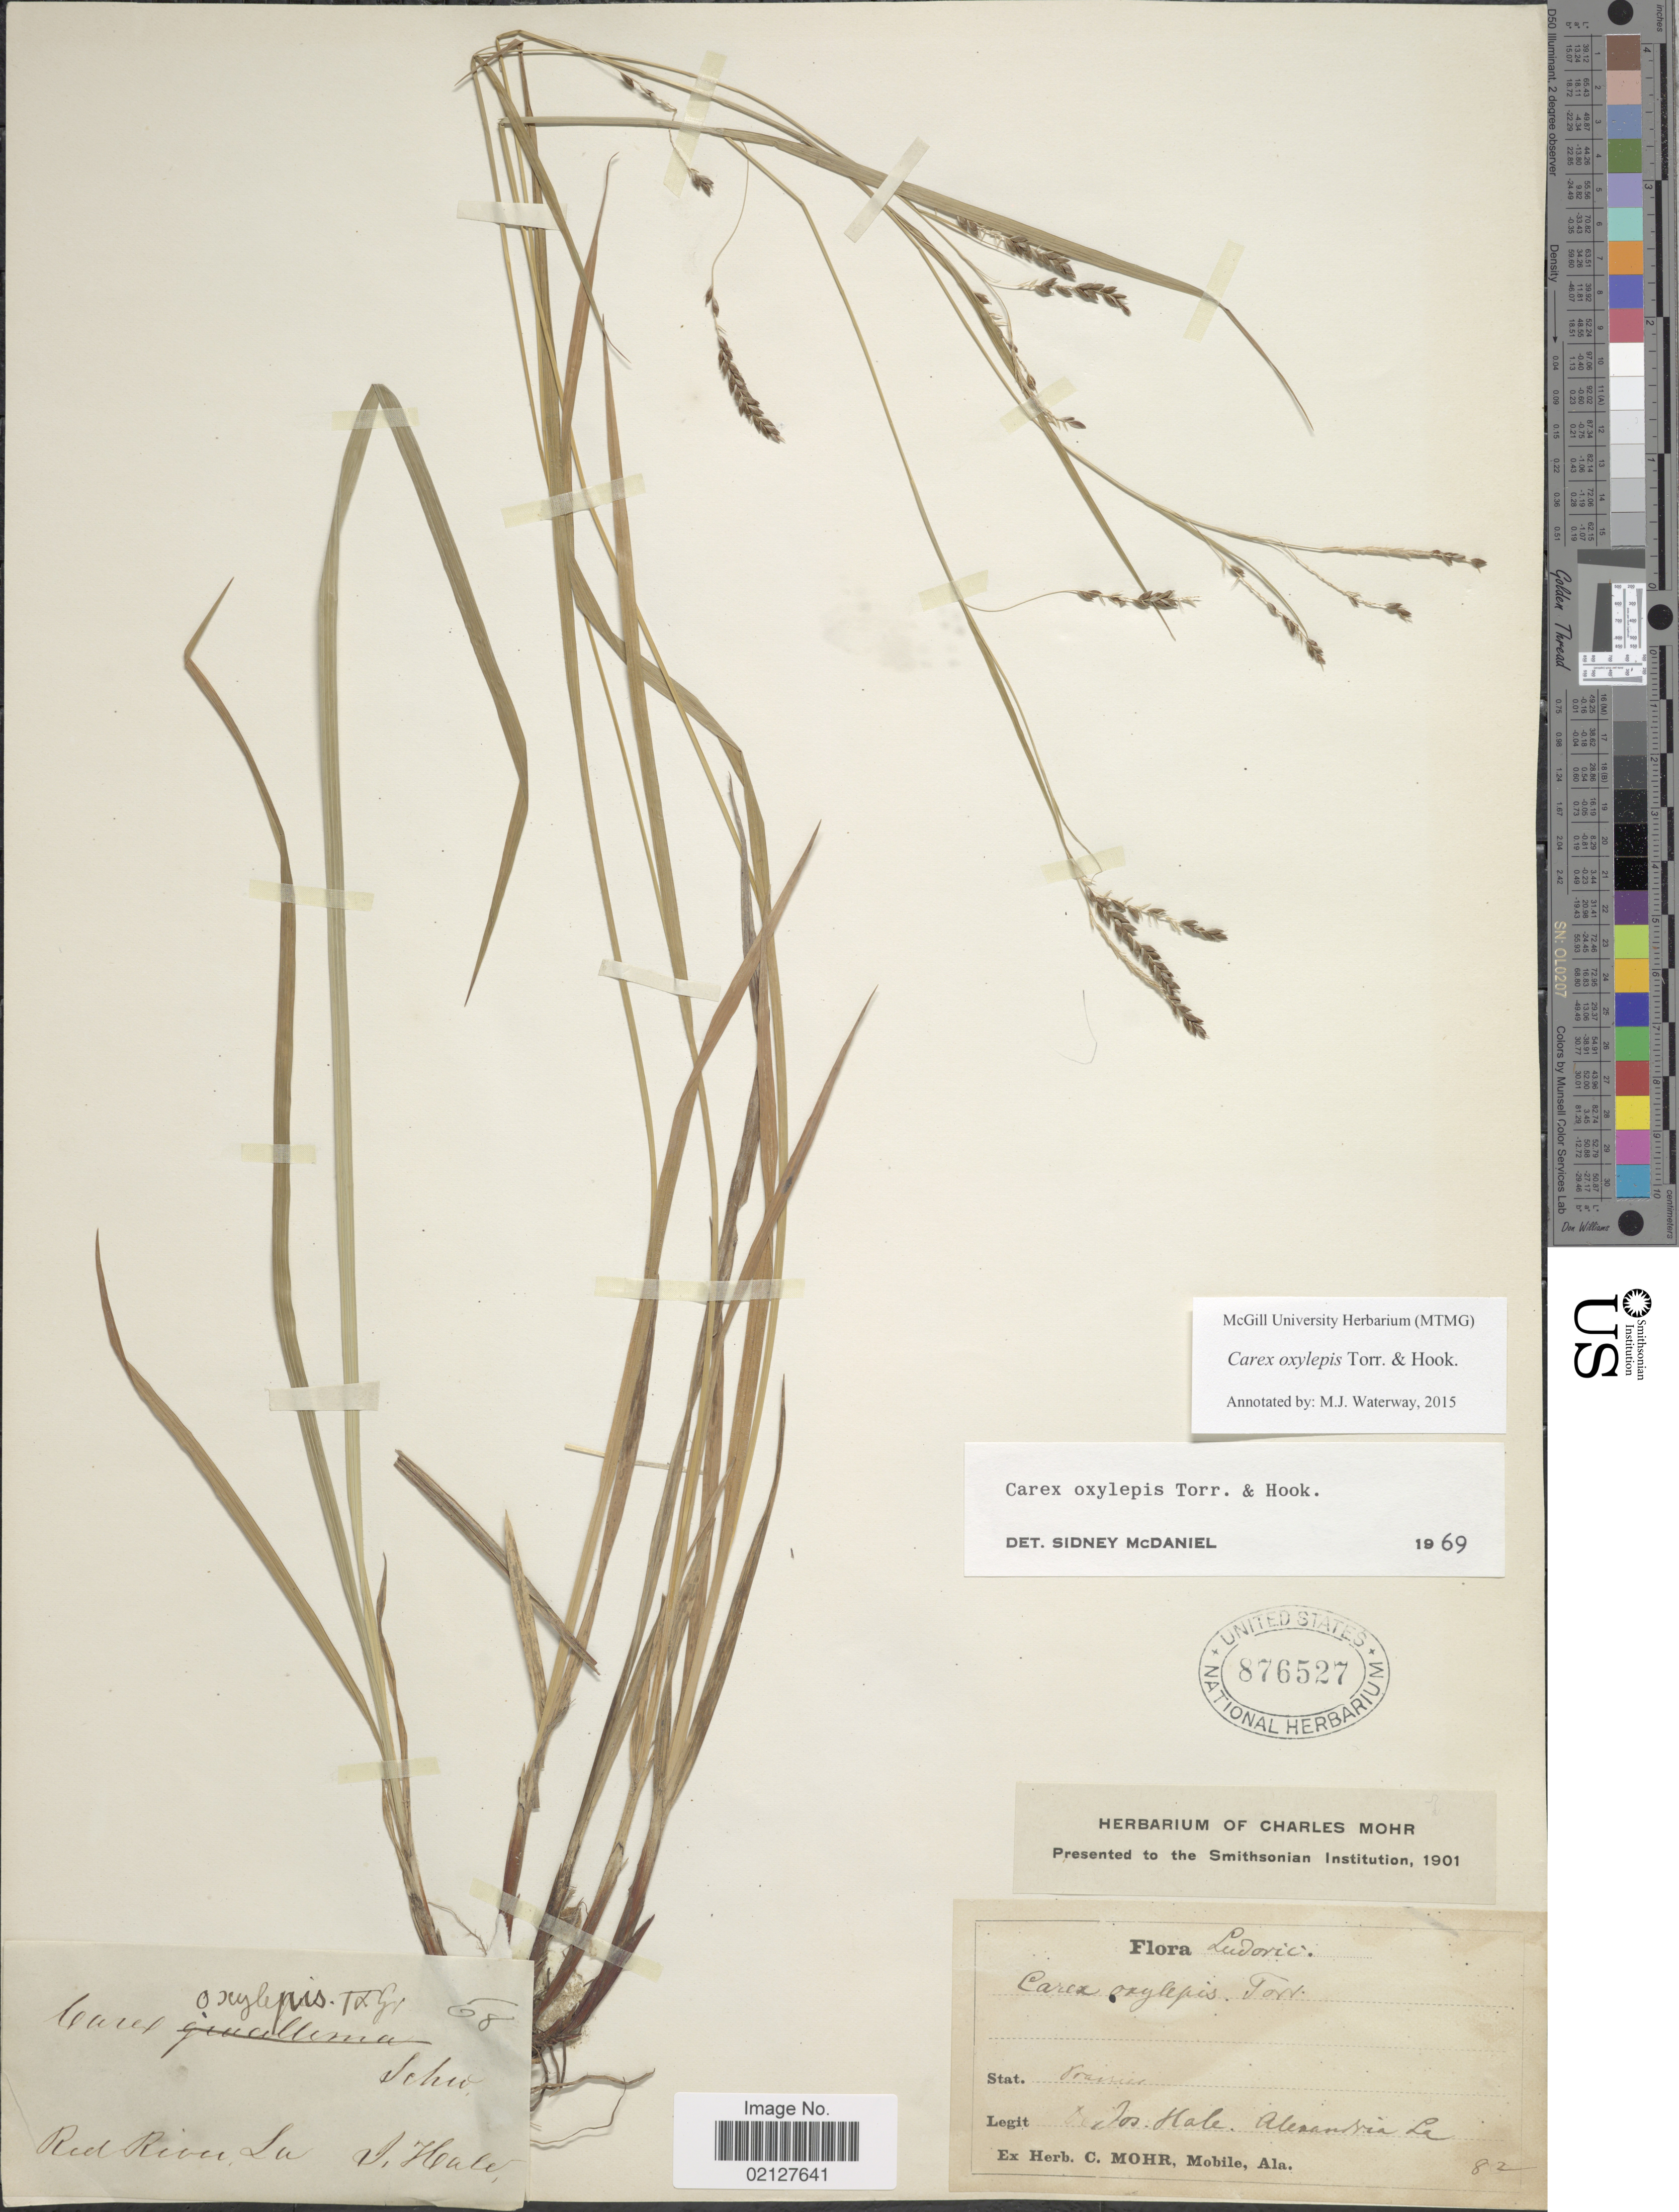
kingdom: Plantae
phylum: Tracheophyta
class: Liliopsida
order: Poales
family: Cyperaceae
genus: Carex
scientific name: Carex oxylepis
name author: Torr. & Hook.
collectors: J. Hale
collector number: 68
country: United States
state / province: Louisiana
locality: Red River Alexandria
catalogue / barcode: US 876527